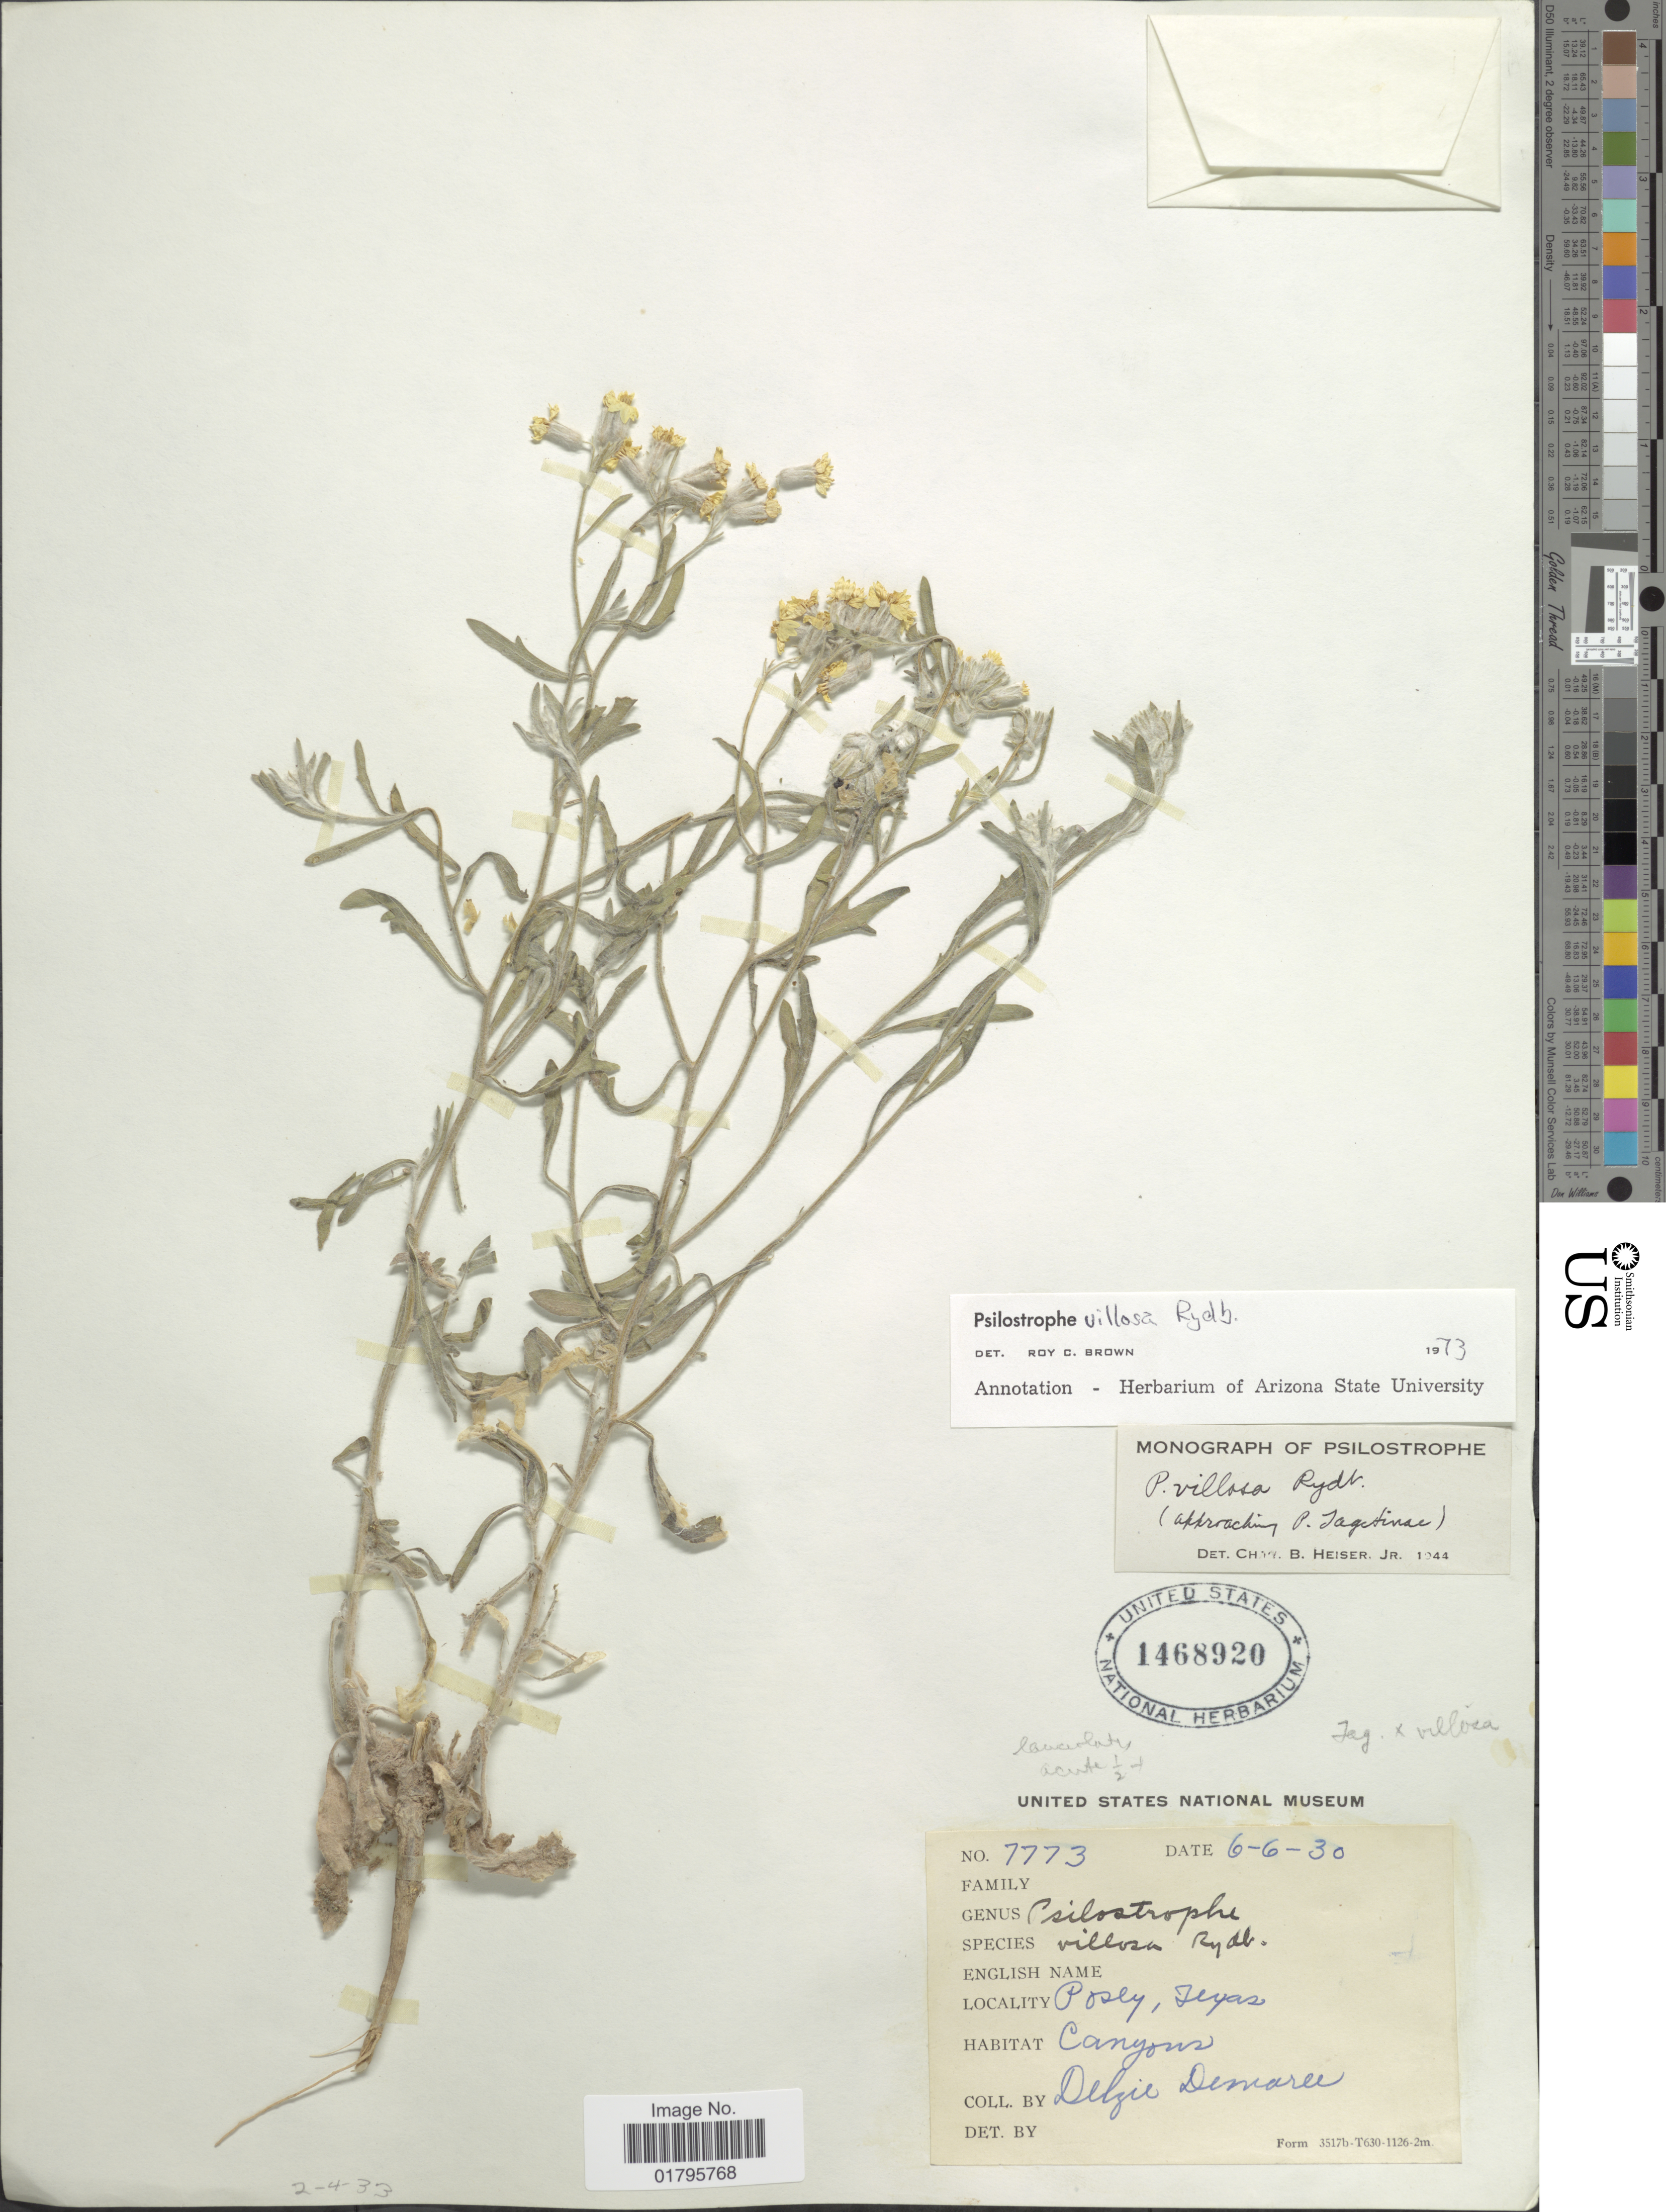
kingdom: Plantae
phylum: Tracheophyta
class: Magnoliopsida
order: Asterales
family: Asteraceae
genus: Psilostrophe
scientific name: Psilostrophe villosa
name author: Rydb. ex Britton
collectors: D. Demaree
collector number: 7773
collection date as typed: Transcribed d/m/y: 6/6/30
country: United States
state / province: Texas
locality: Posly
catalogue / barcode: US 1468920